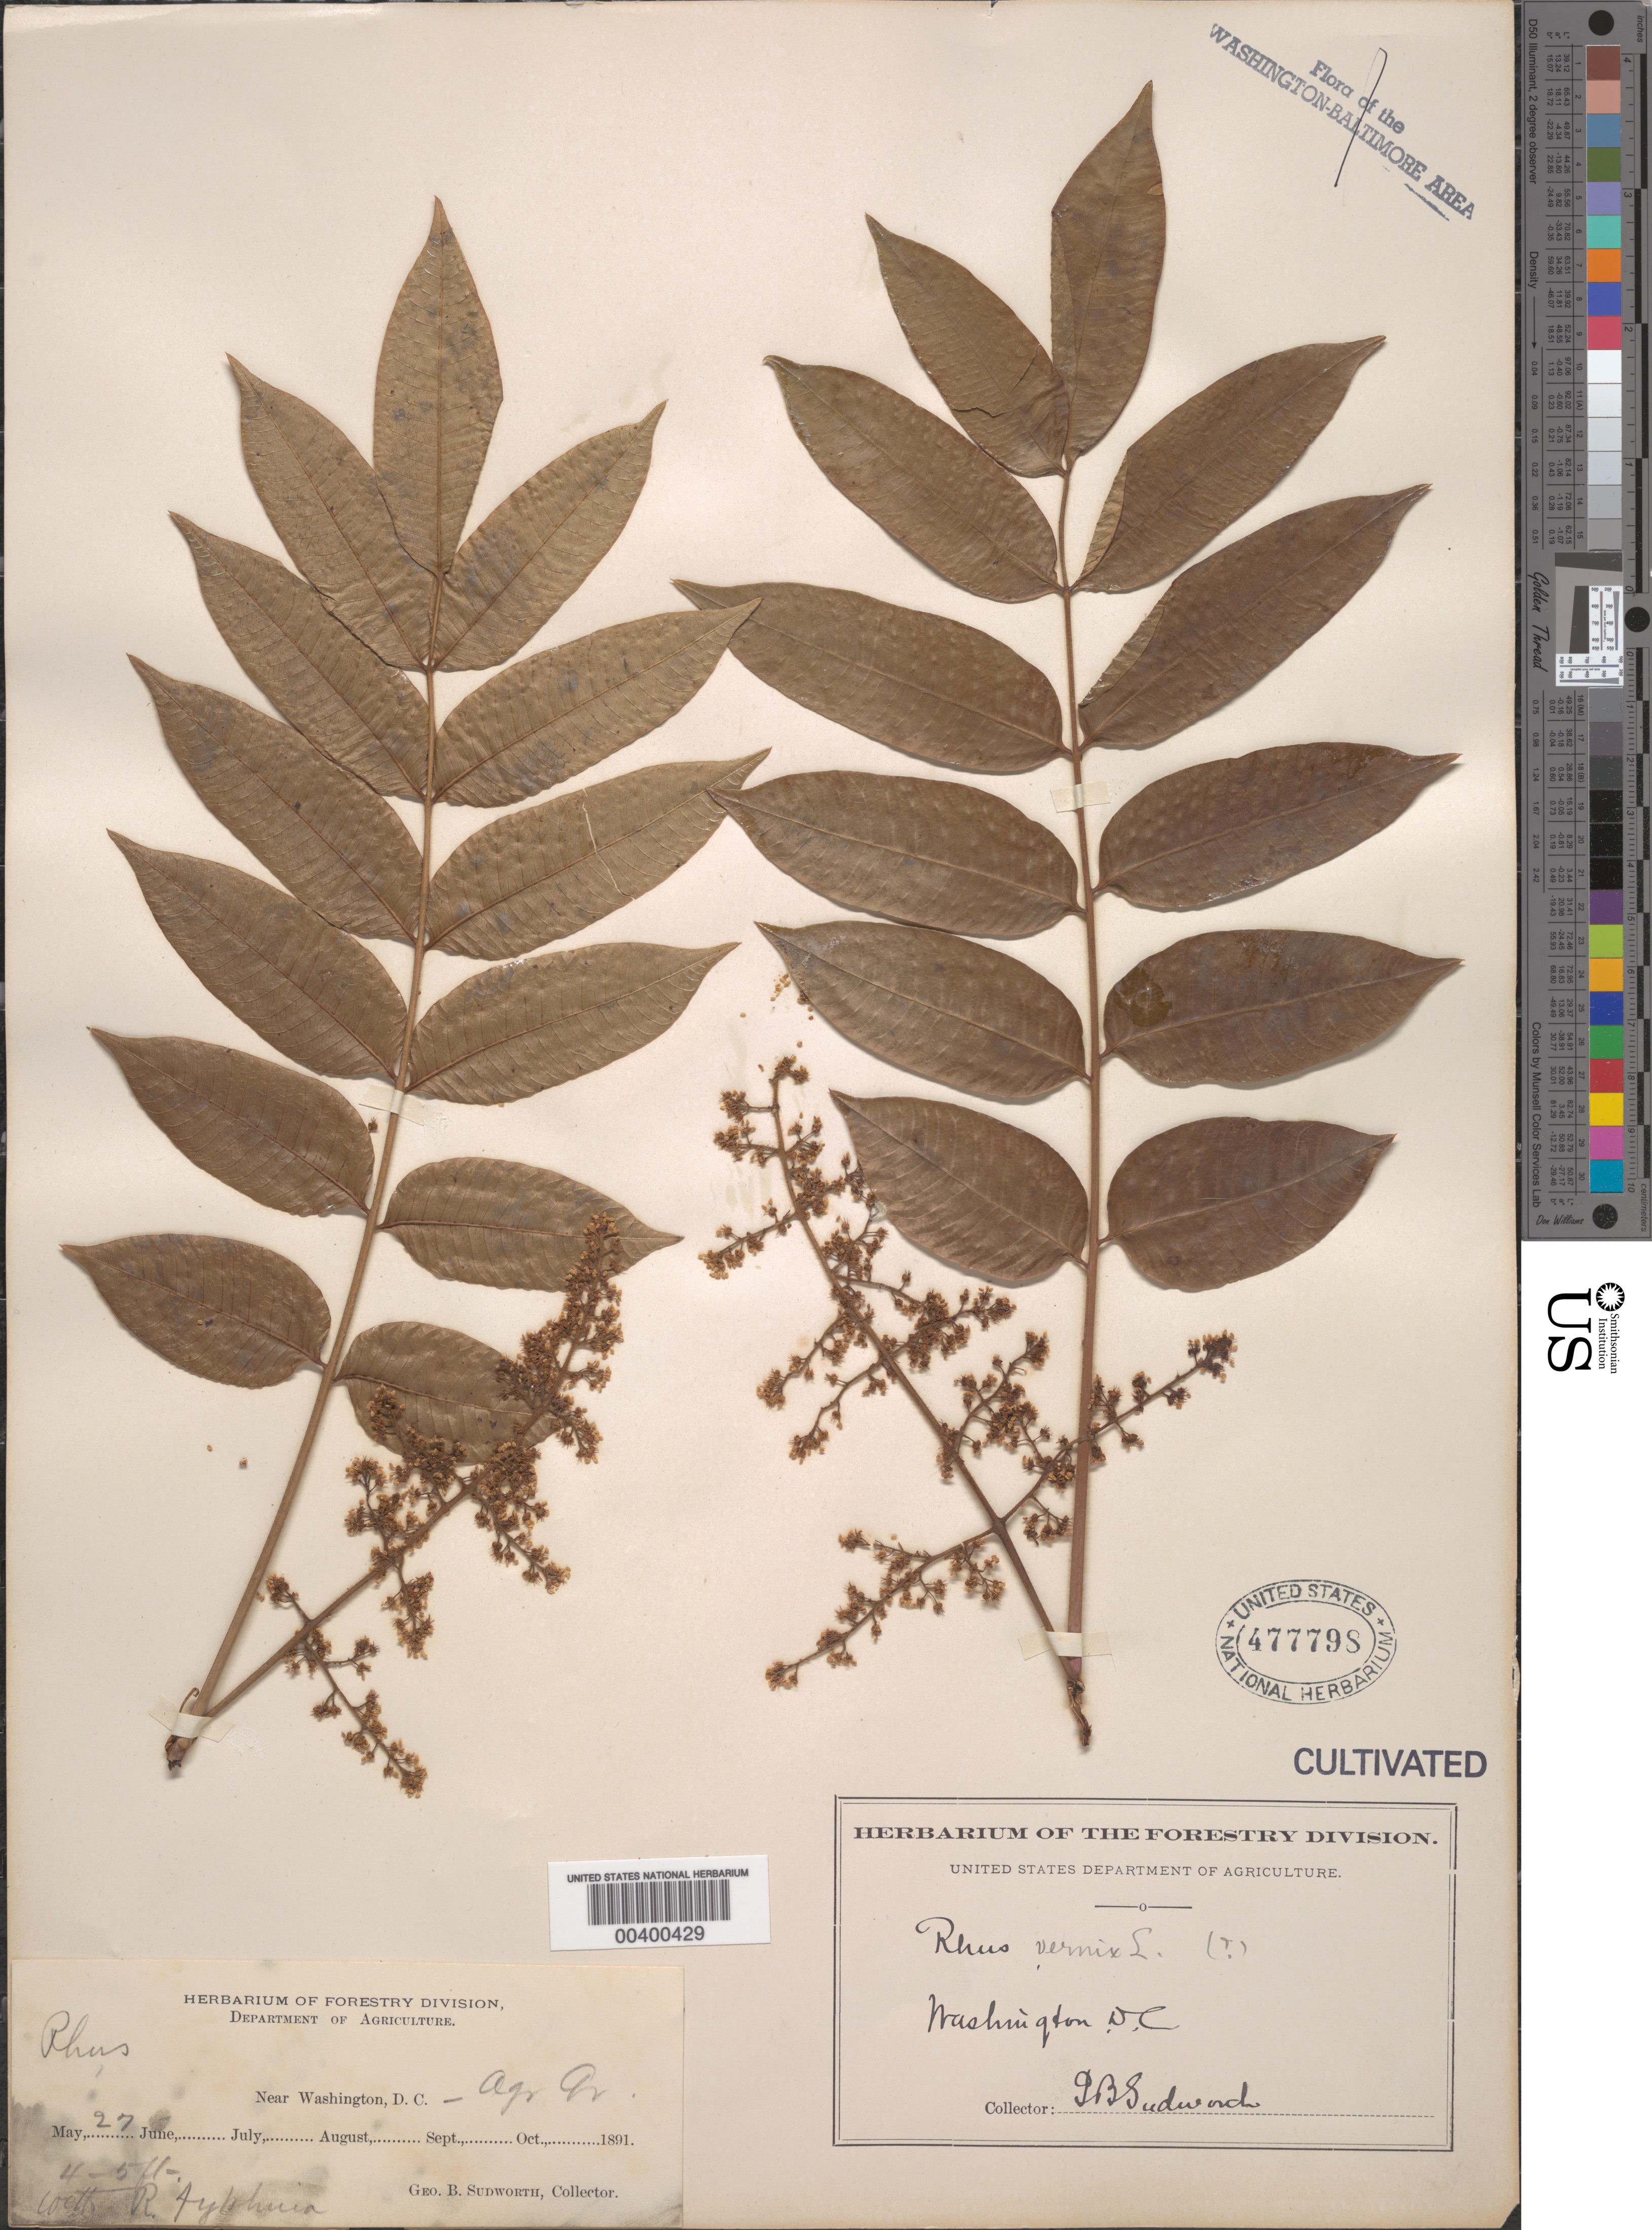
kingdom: Plantae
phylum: Tracheophyta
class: Magnoliopsida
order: Sapindales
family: Anacardiaceae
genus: Rhus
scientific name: Rhus vernix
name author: L.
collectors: G. B. Sudworth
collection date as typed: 27 May 1981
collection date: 1981-05-27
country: United States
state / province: District of Columbia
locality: Agricultural grounds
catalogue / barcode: US 477798